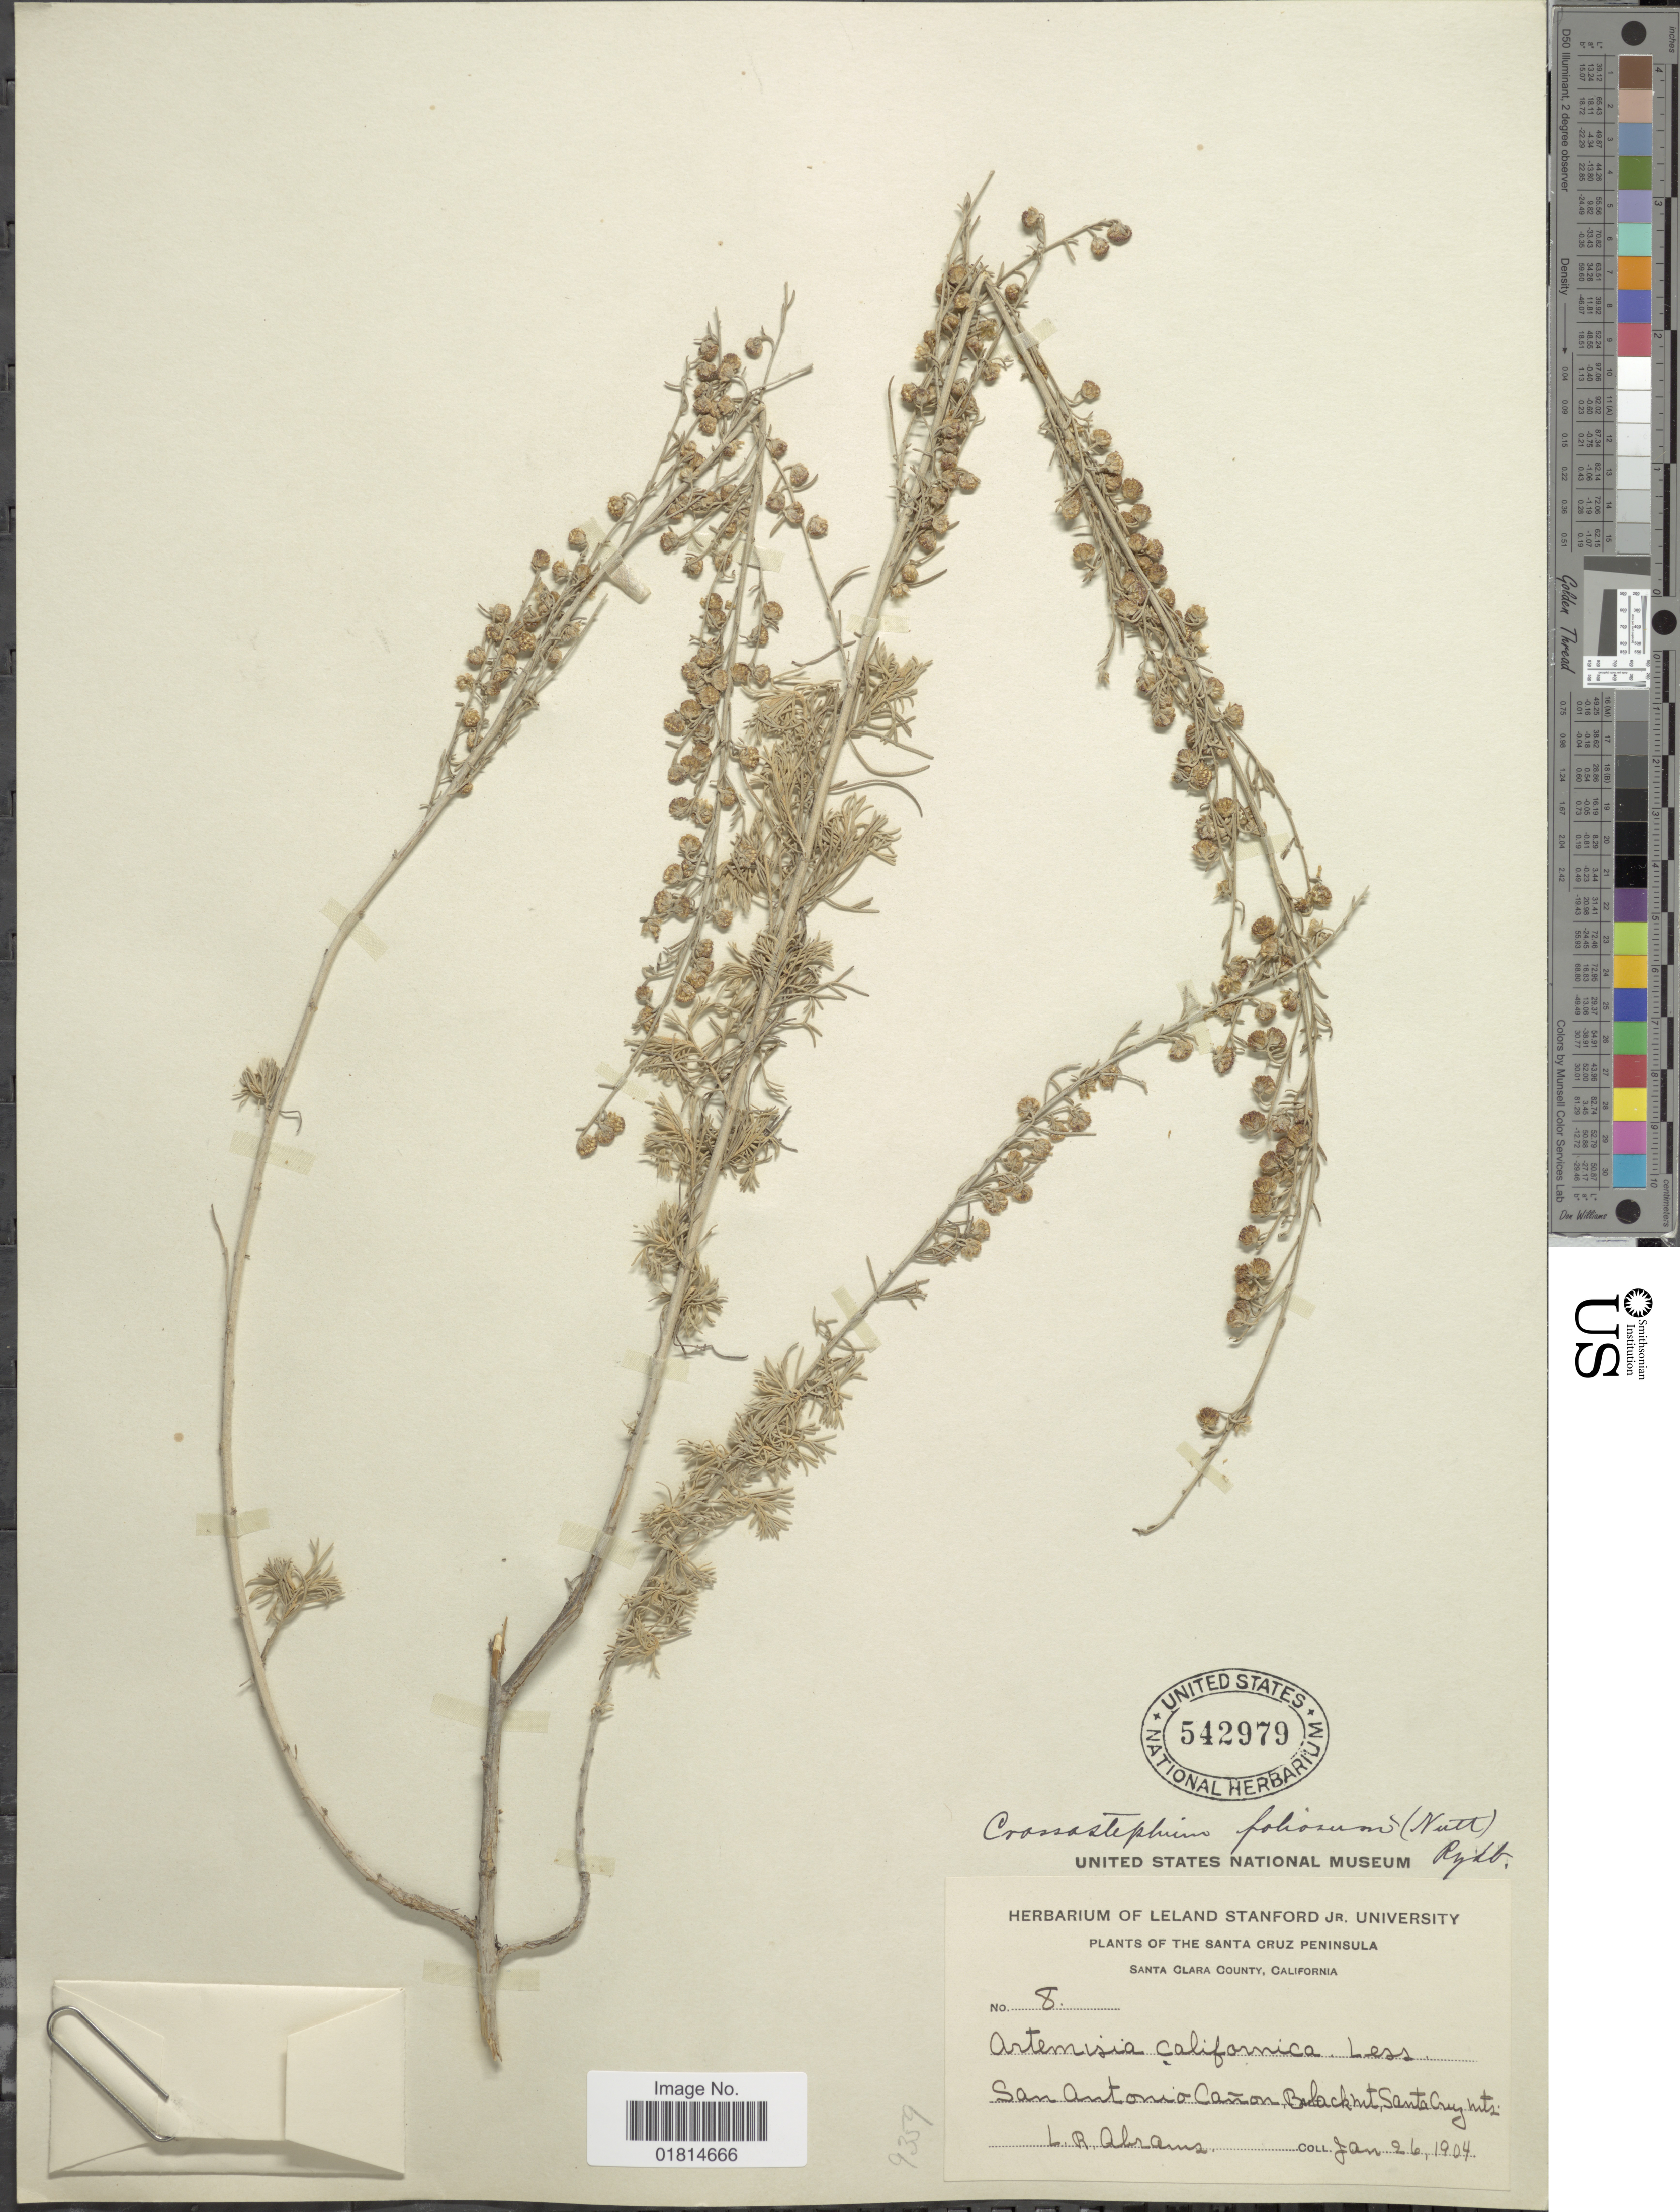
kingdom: Plantae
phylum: Tracheophyta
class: Magnoliopsida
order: Asterales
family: Asteraceae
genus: Artemisia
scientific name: Artemisia californica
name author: Less.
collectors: L. Abrams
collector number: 8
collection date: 1904-01-26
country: United States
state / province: California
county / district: Santa Clara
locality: Santa Cruz Peninsula. Santa Clara County, California. San Antonio Cañon, Black Mt., Santa Cruz Mts.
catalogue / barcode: US 542979